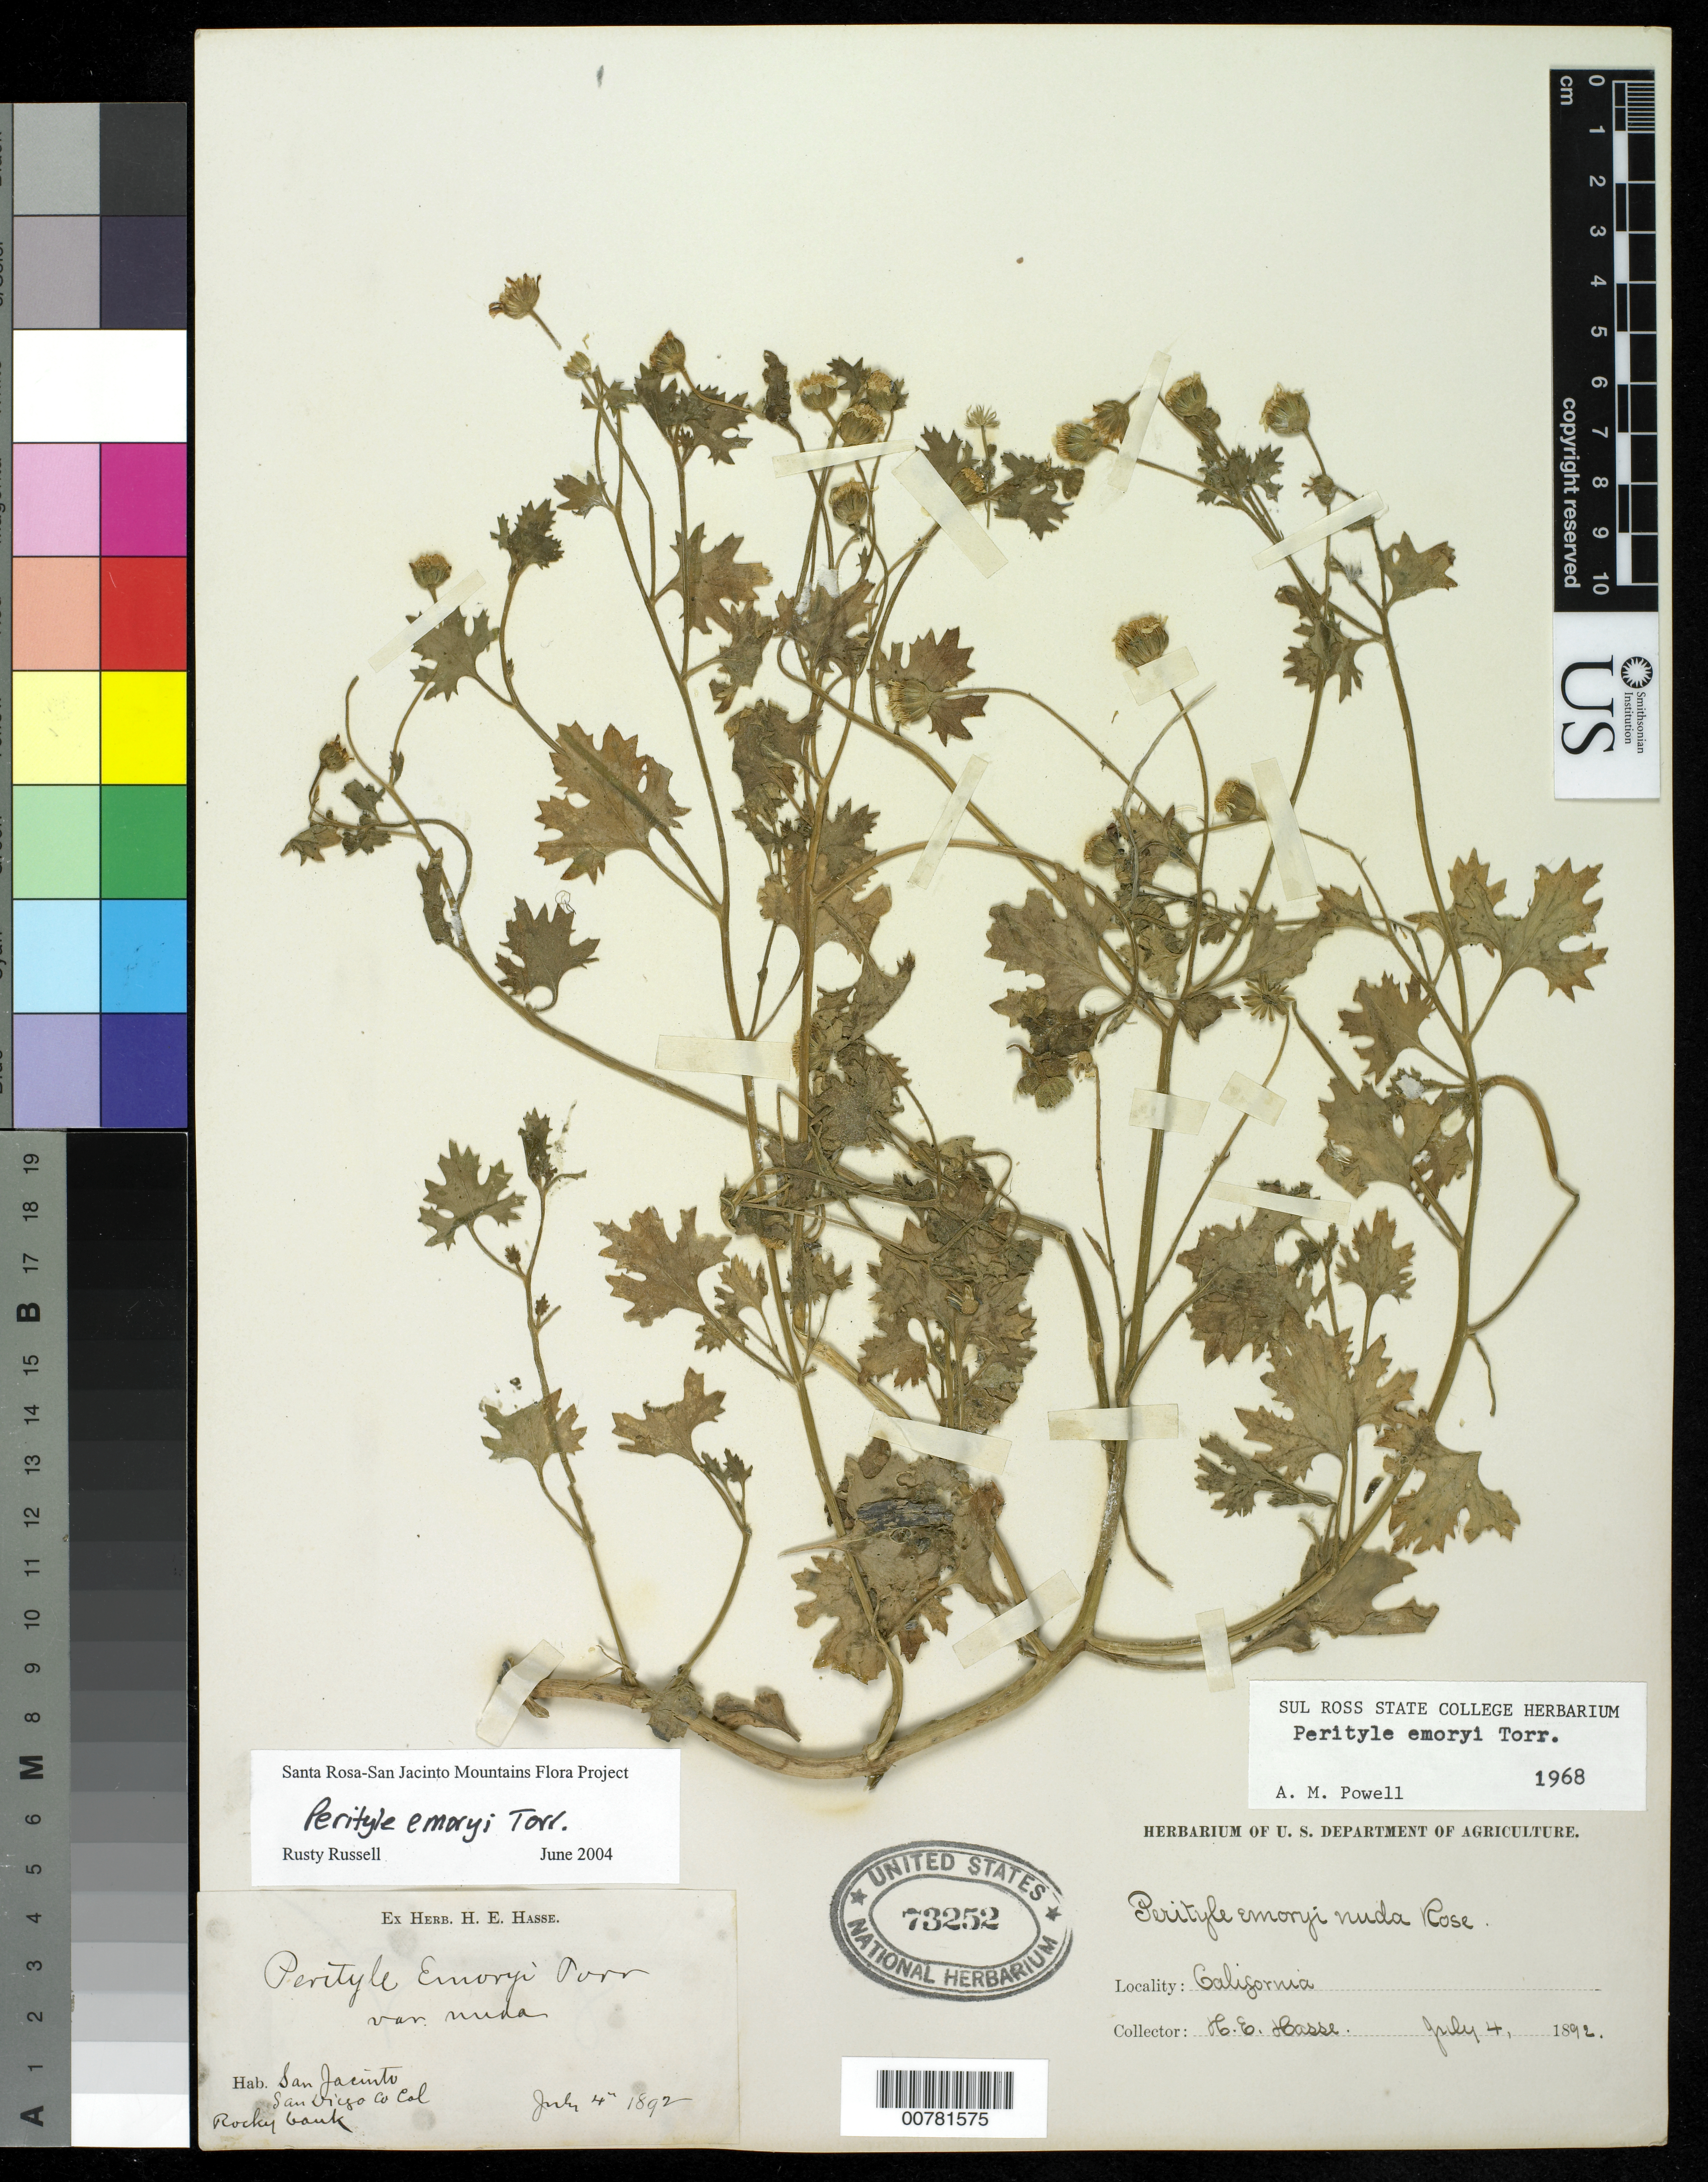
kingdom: Plantae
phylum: Tracheophyta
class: Magnoliopsida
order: Asterales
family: Asteraceae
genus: Perityle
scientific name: Perityle emoryi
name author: Torr.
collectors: H. E. Hasse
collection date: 1892-07-04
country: United States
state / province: California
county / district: Riverside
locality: San Jacinto San Diego Cal.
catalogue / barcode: US 73252